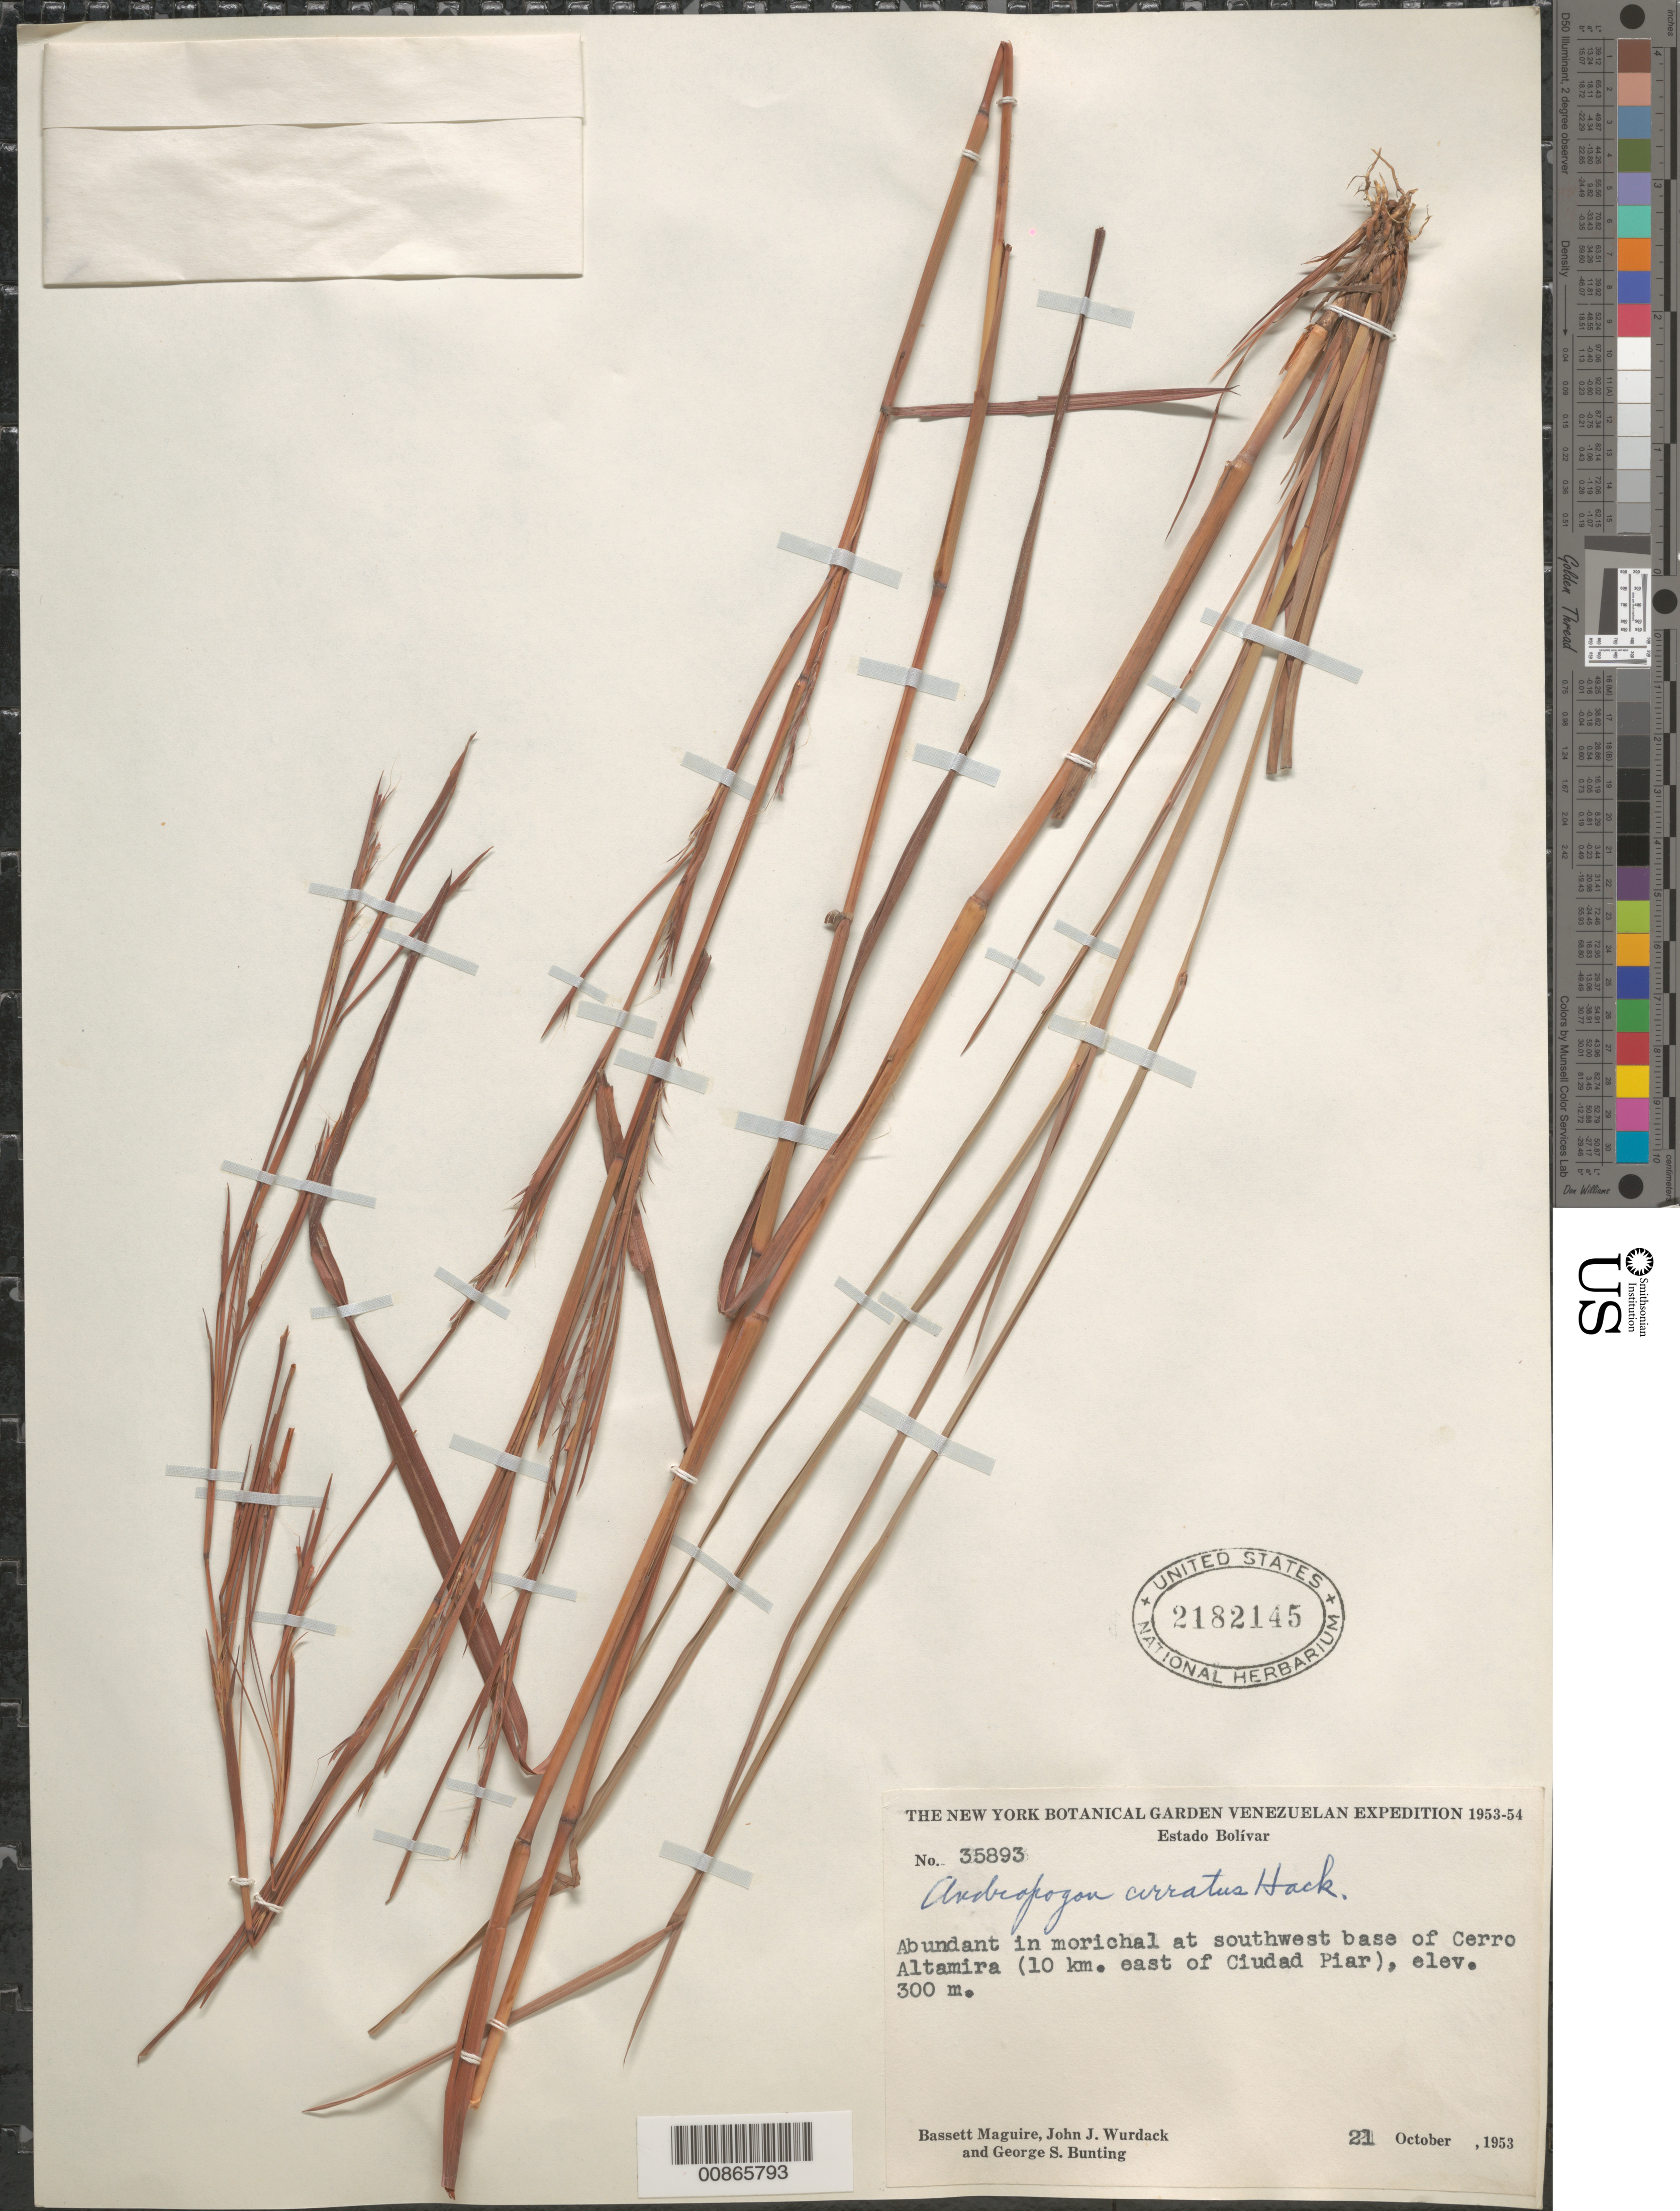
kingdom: Plantae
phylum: Tracheophyta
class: Liliopsida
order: Poales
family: Poaceae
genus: Schizachyrium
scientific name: Schizachyrium cirratum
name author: (Hack.) Wooton & Standl.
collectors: B. Maguire, J. J. Wurdack & G. S. Bunting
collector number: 35893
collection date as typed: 21-Oct-53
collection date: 1953-10-21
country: Venezuela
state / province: Bolívar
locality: Cerro Altamira, 10 km E of Ciudad Piar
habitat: Moricahl at SW base of cerro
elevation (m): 300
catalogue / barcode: US 2182145